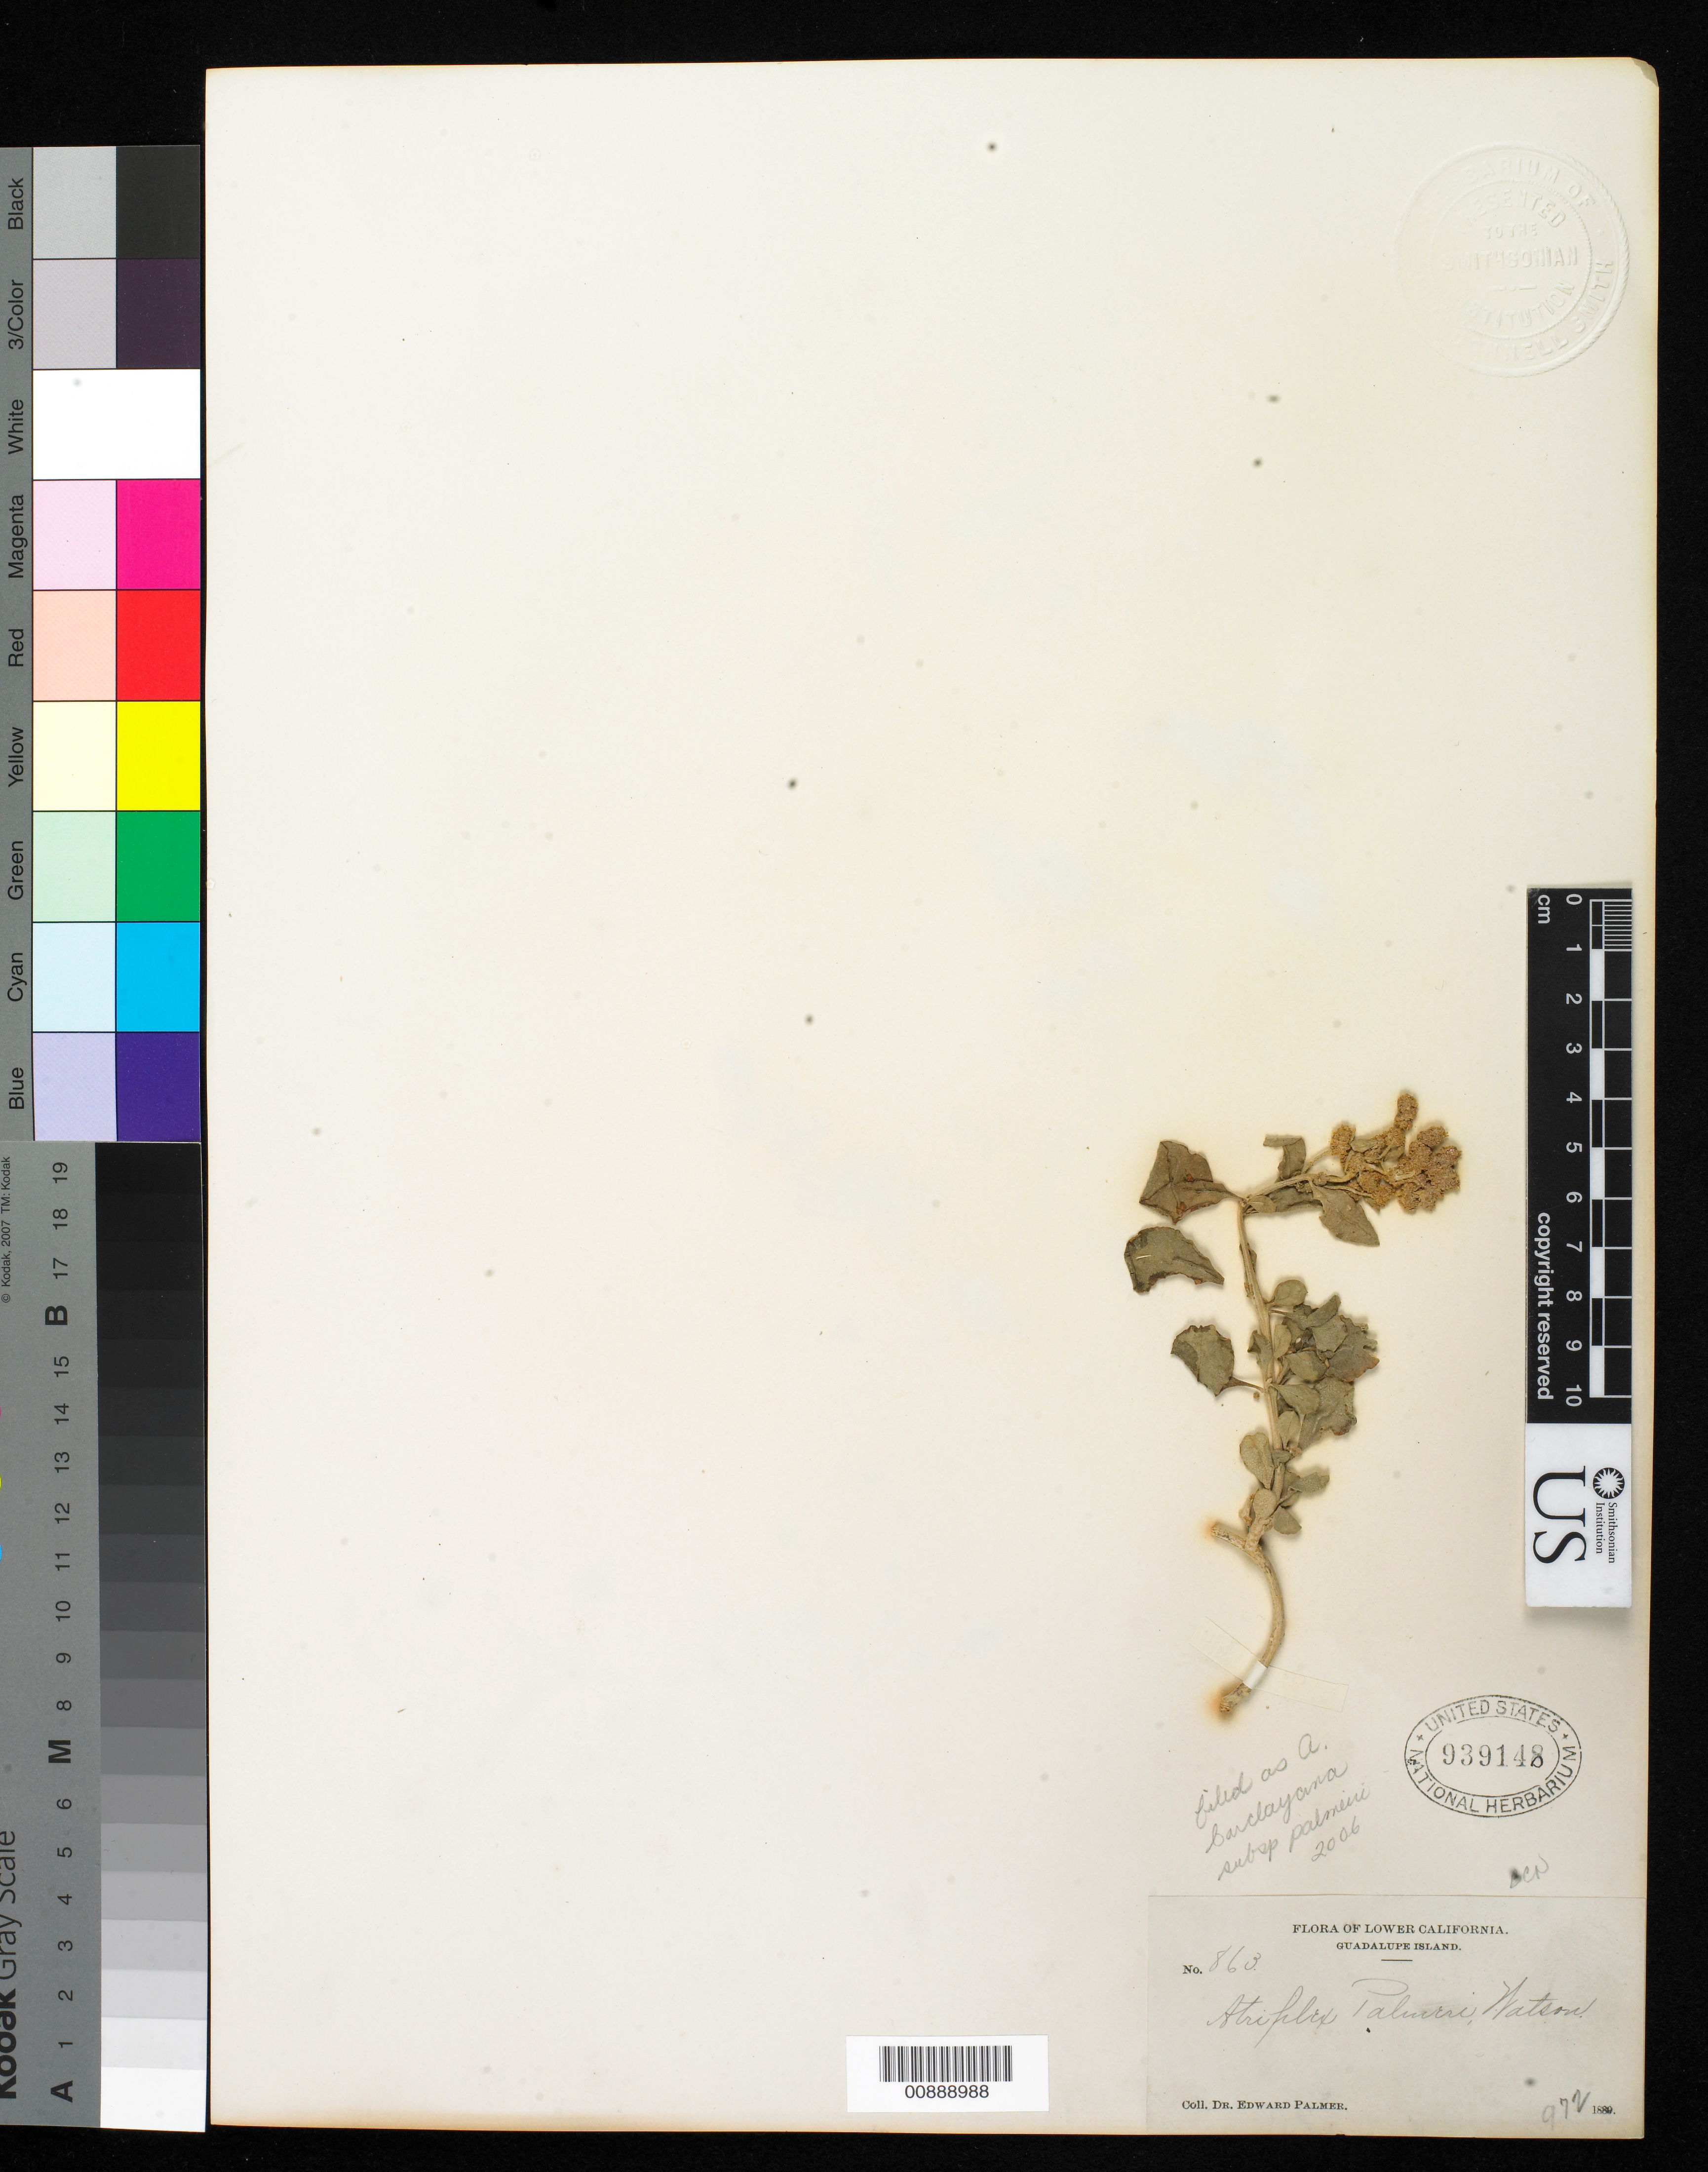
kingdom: Plantae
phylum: Tracheophyta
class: Magnoliopsida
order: Caryophyllales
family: Amaranthaceae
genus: Atriplex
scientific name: Atriplex barclayana subsp. palmeri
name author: (S. Watson) H.M. Hall & Clem.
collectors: E. Palmer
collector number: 863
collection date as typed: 1889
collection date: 1889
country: Mexico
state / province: Baja California Norte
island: Guadalupe I.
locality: Guadalupe Island, Baja California.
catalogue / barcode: US 939148